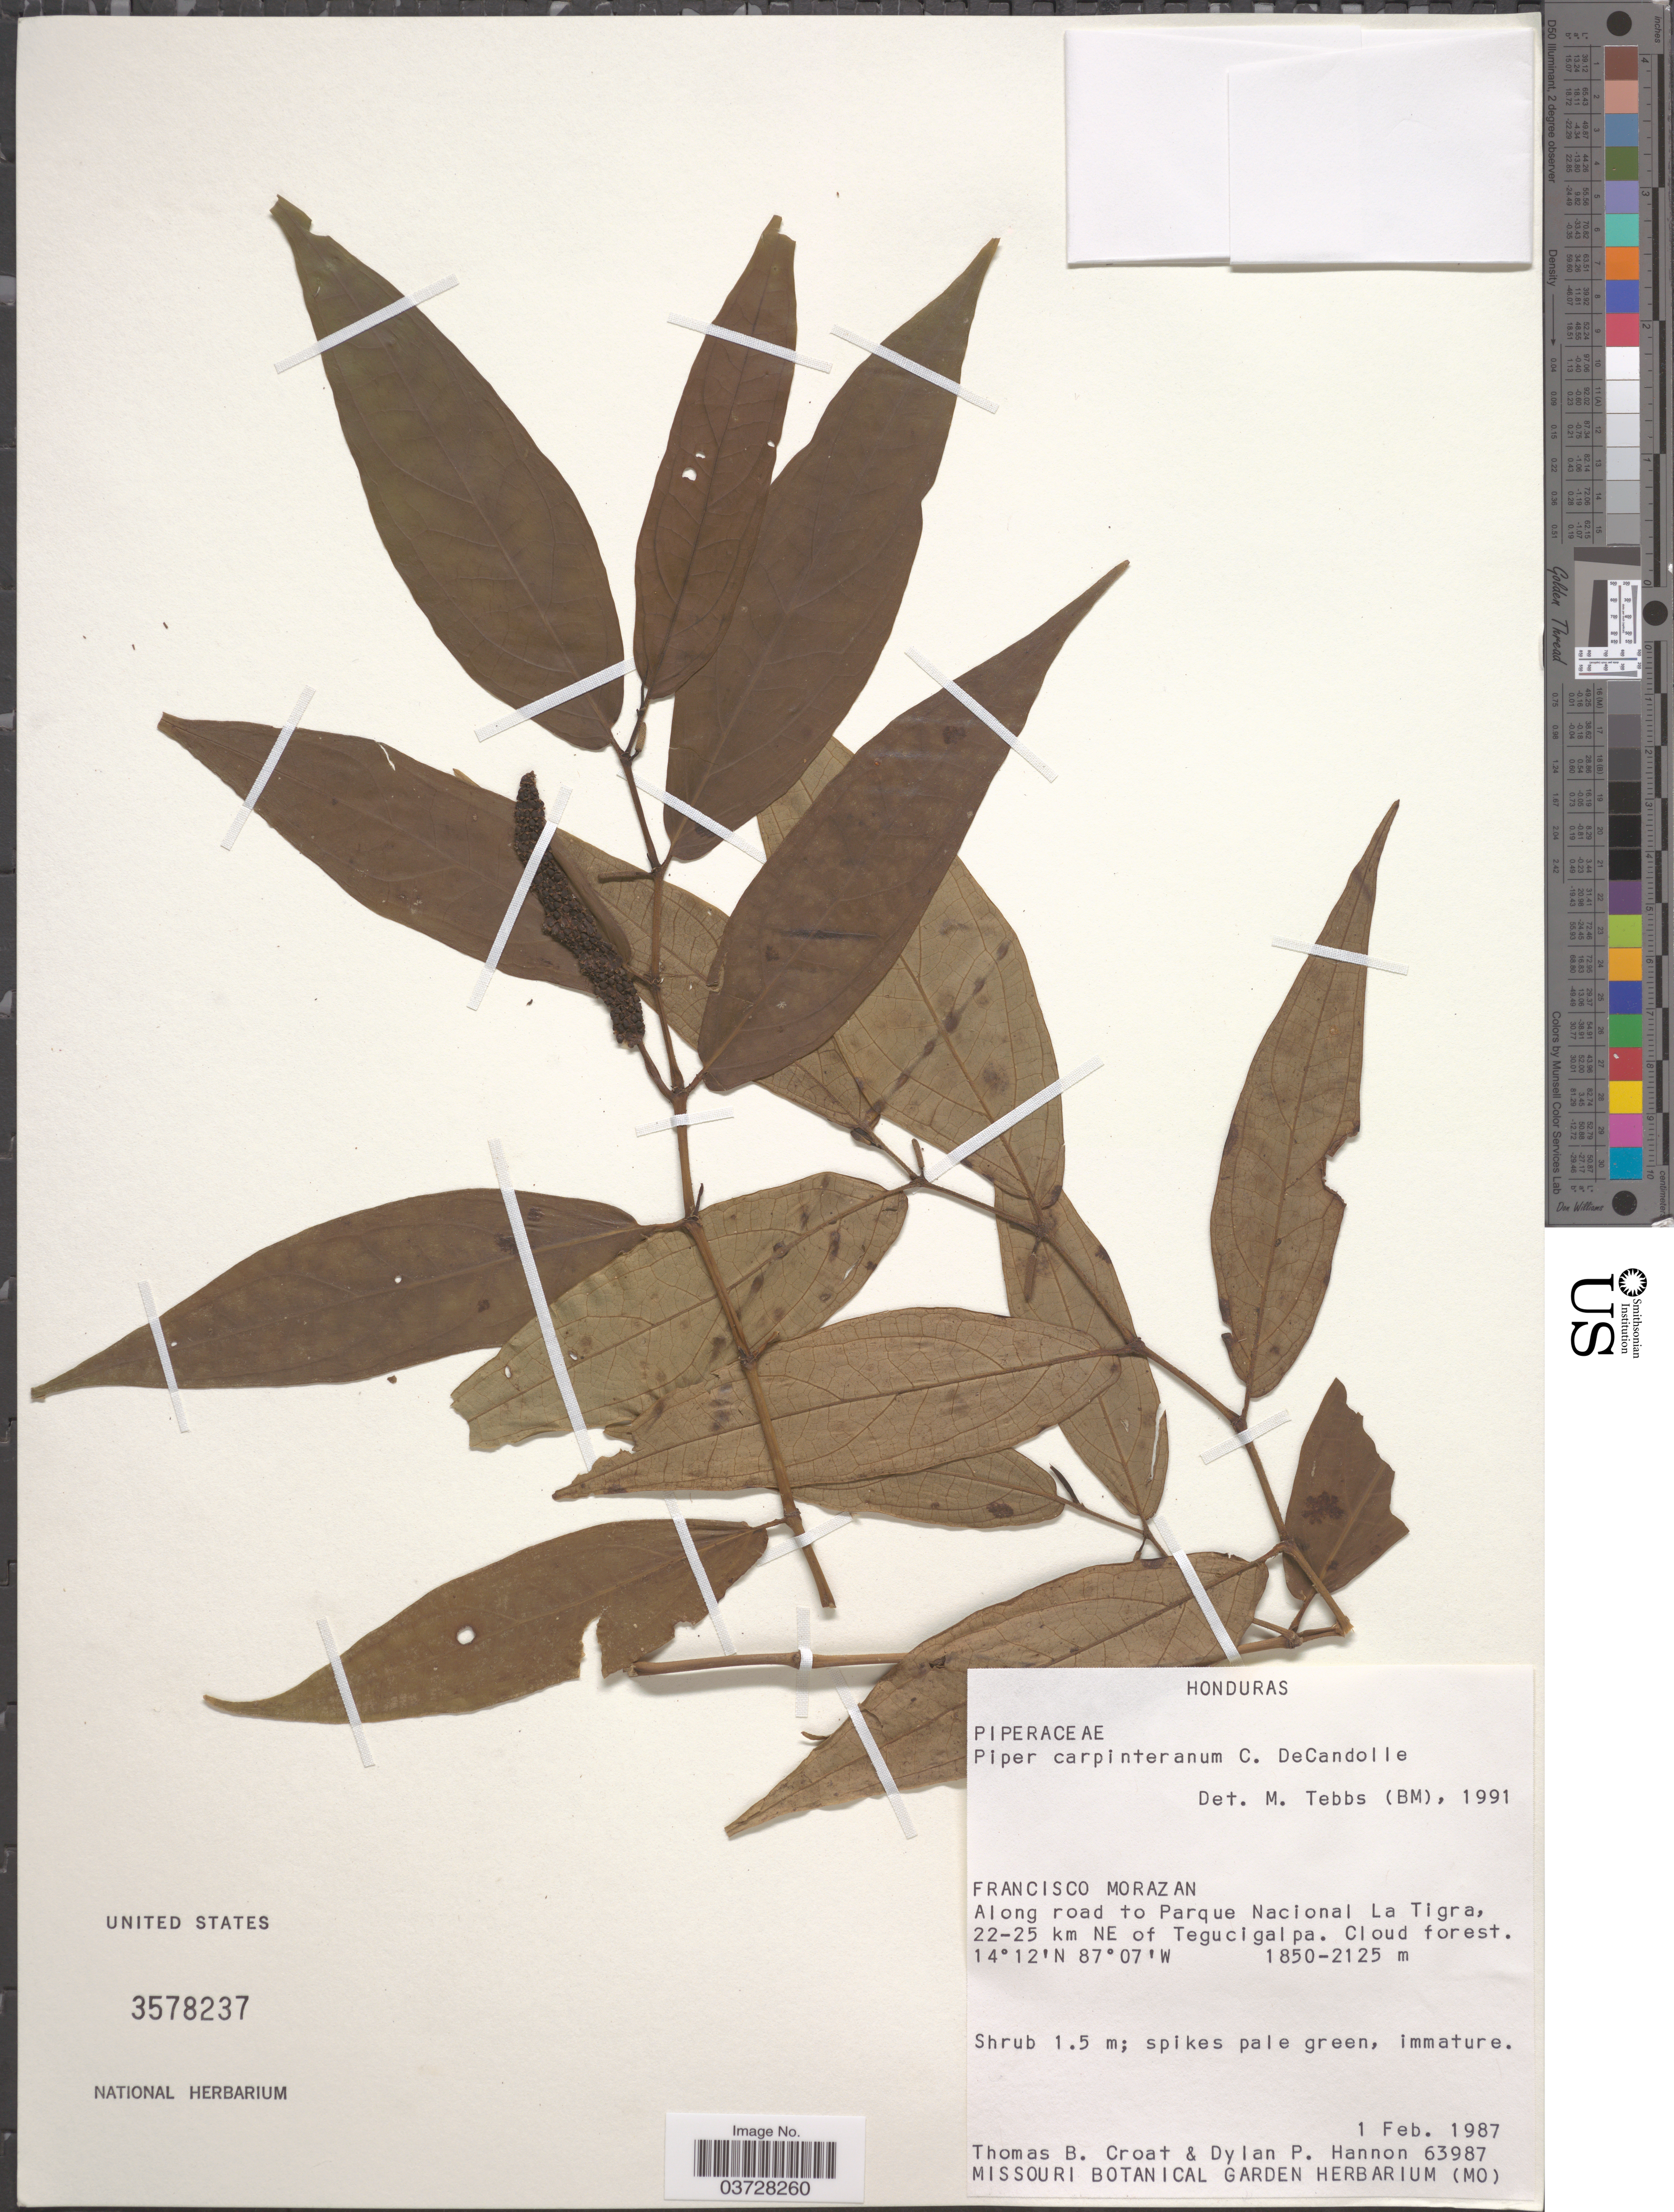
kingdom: Plantae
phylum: Tracheophyta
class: Magnoliopsida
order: Piperales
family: Piperaceae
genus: Piper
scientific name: Piper carpinteranum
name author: C. DC.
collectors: T. B. Croat & D. Hannon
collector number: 63987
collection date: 1987-02-01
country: Honduras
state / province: Fco. Morazán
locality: Francisco Morazan. Along road to Parque Nacional La Tigra, 22-25 km NE of Tegucigalpa.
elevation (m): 1850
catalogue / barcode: US 3578237